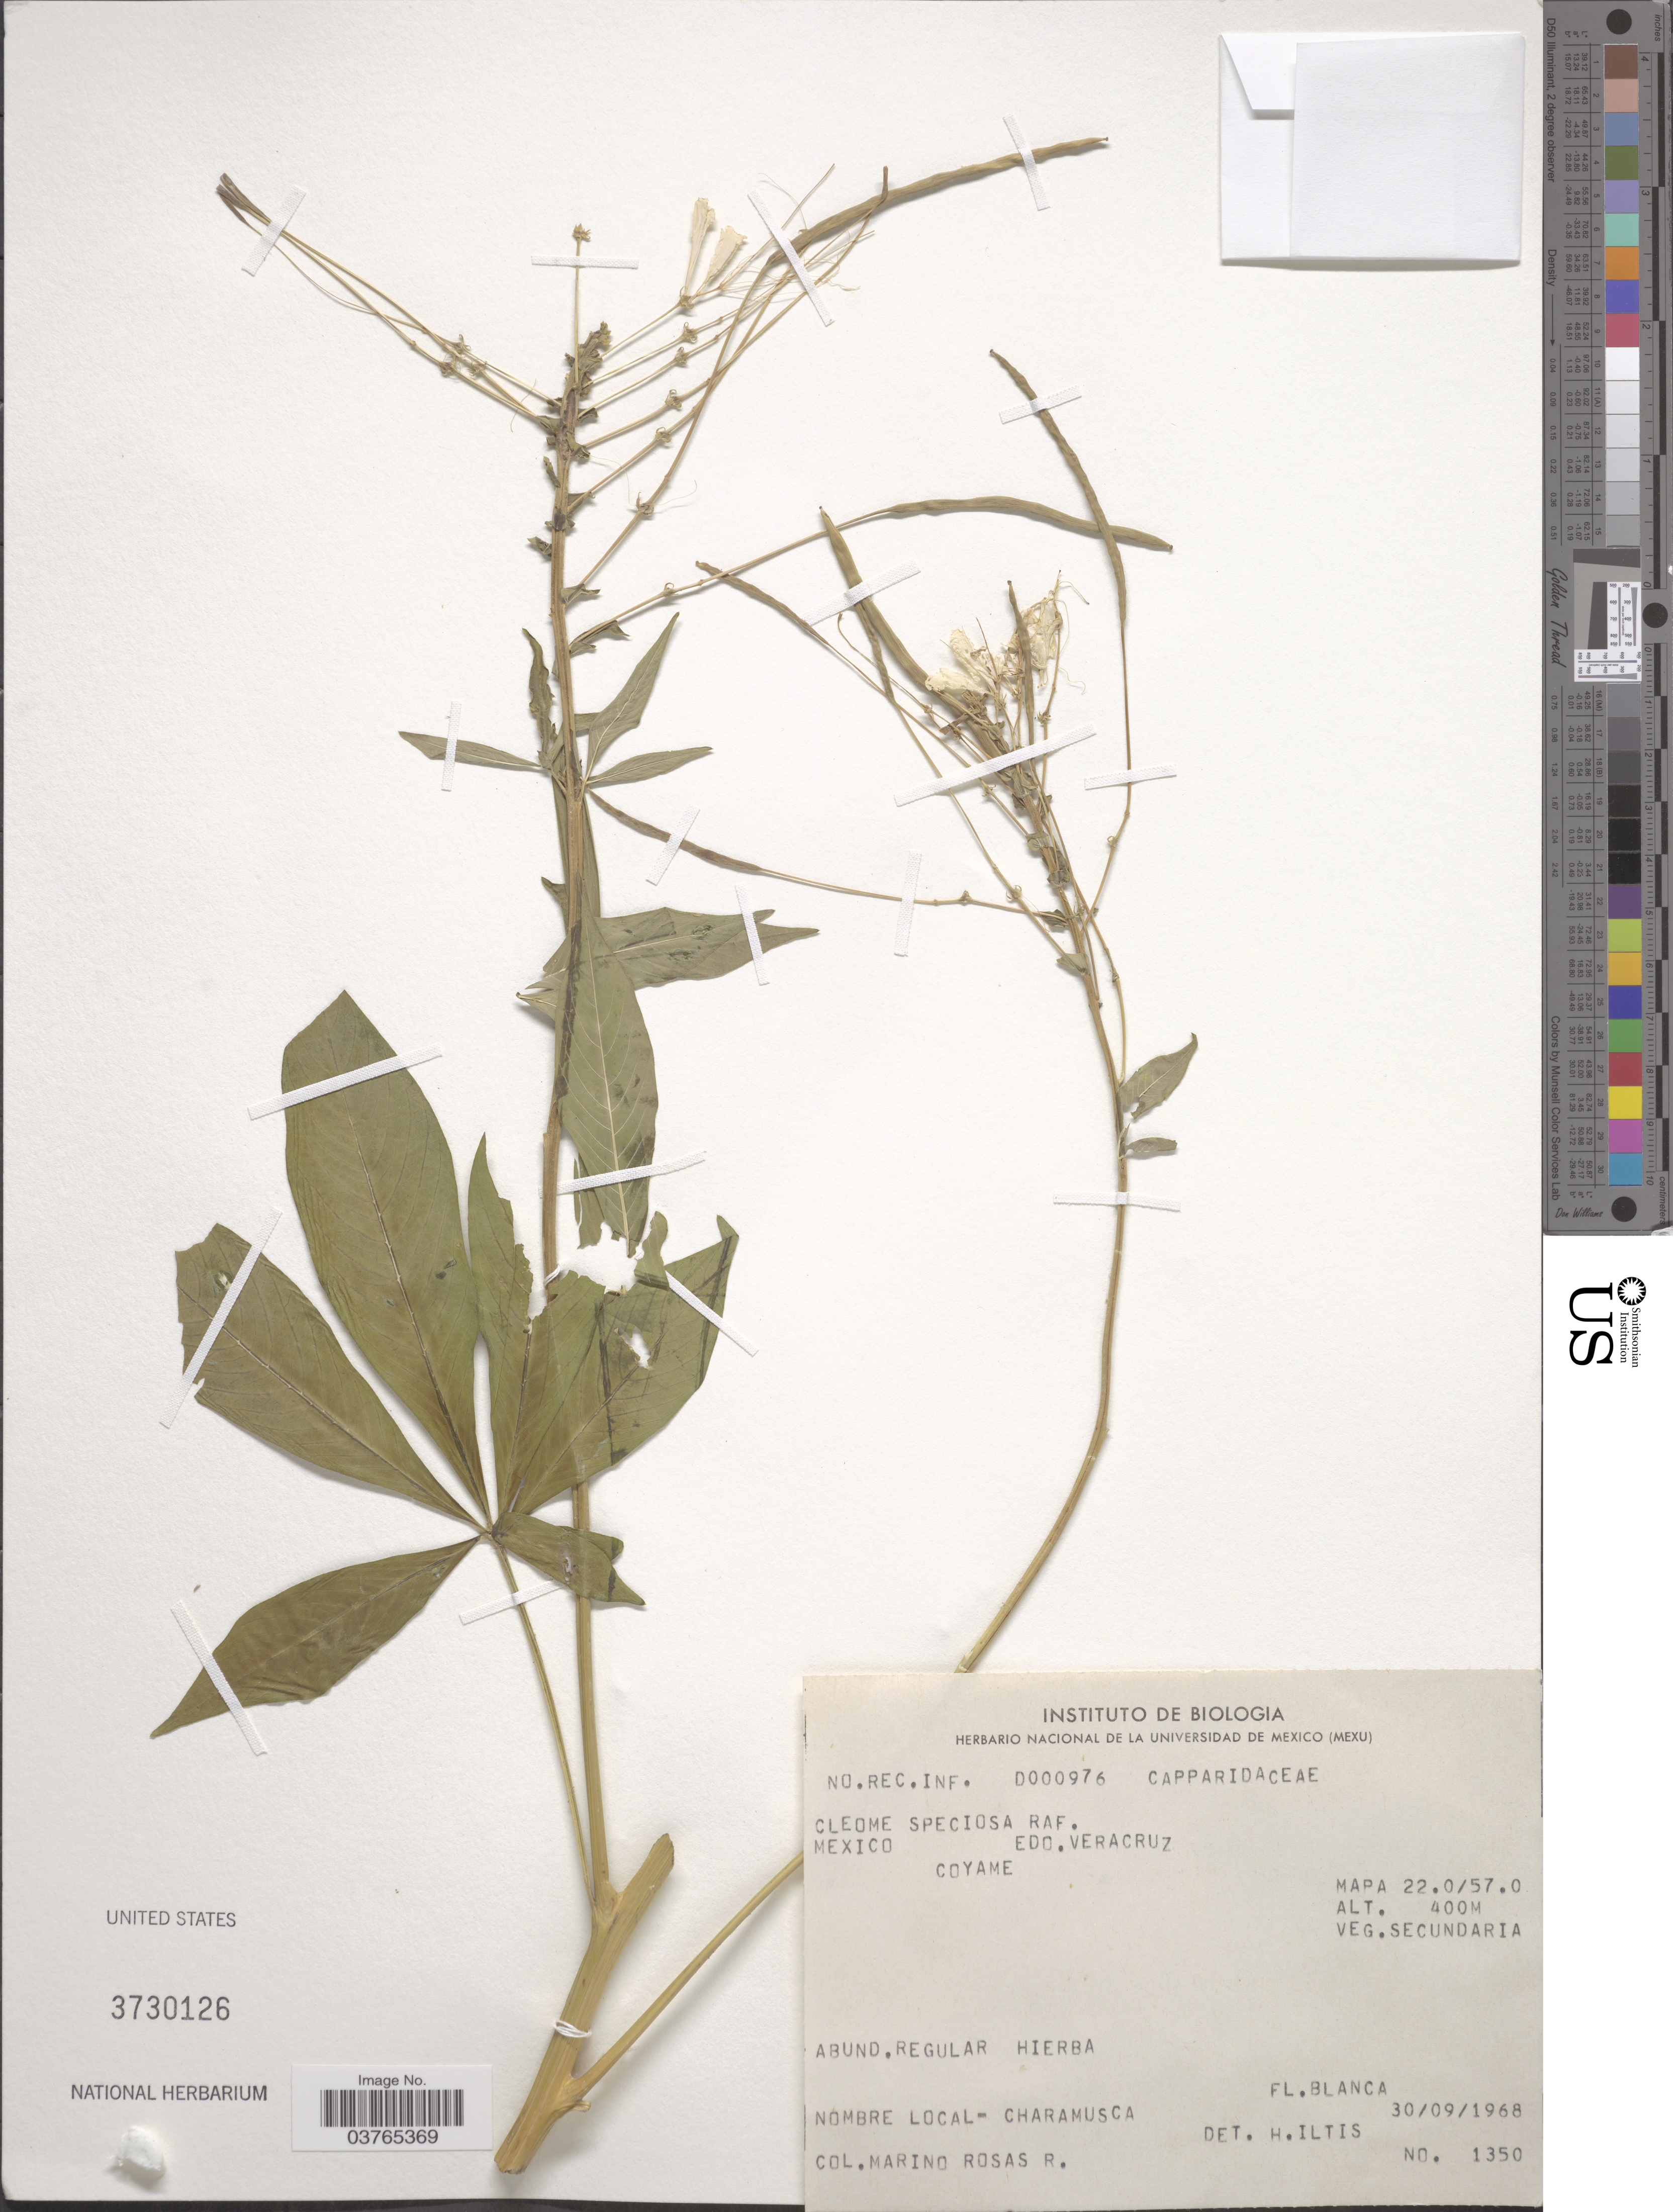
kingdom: Plantae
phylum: Tracheophyta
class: Magnoliopsida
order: Brassicales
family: Cleomaceae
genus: Cleoserrata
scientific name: Cleoserrata speciosa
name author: (Raf.) Iltis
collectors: M. Rosas R.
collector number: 1350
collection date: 1968-09-30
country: Mexico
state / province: Veracruz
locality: Edo. Veracruz. Coyame. Mapa 22.0/57.0.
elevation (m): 400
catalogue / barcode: US 3730126